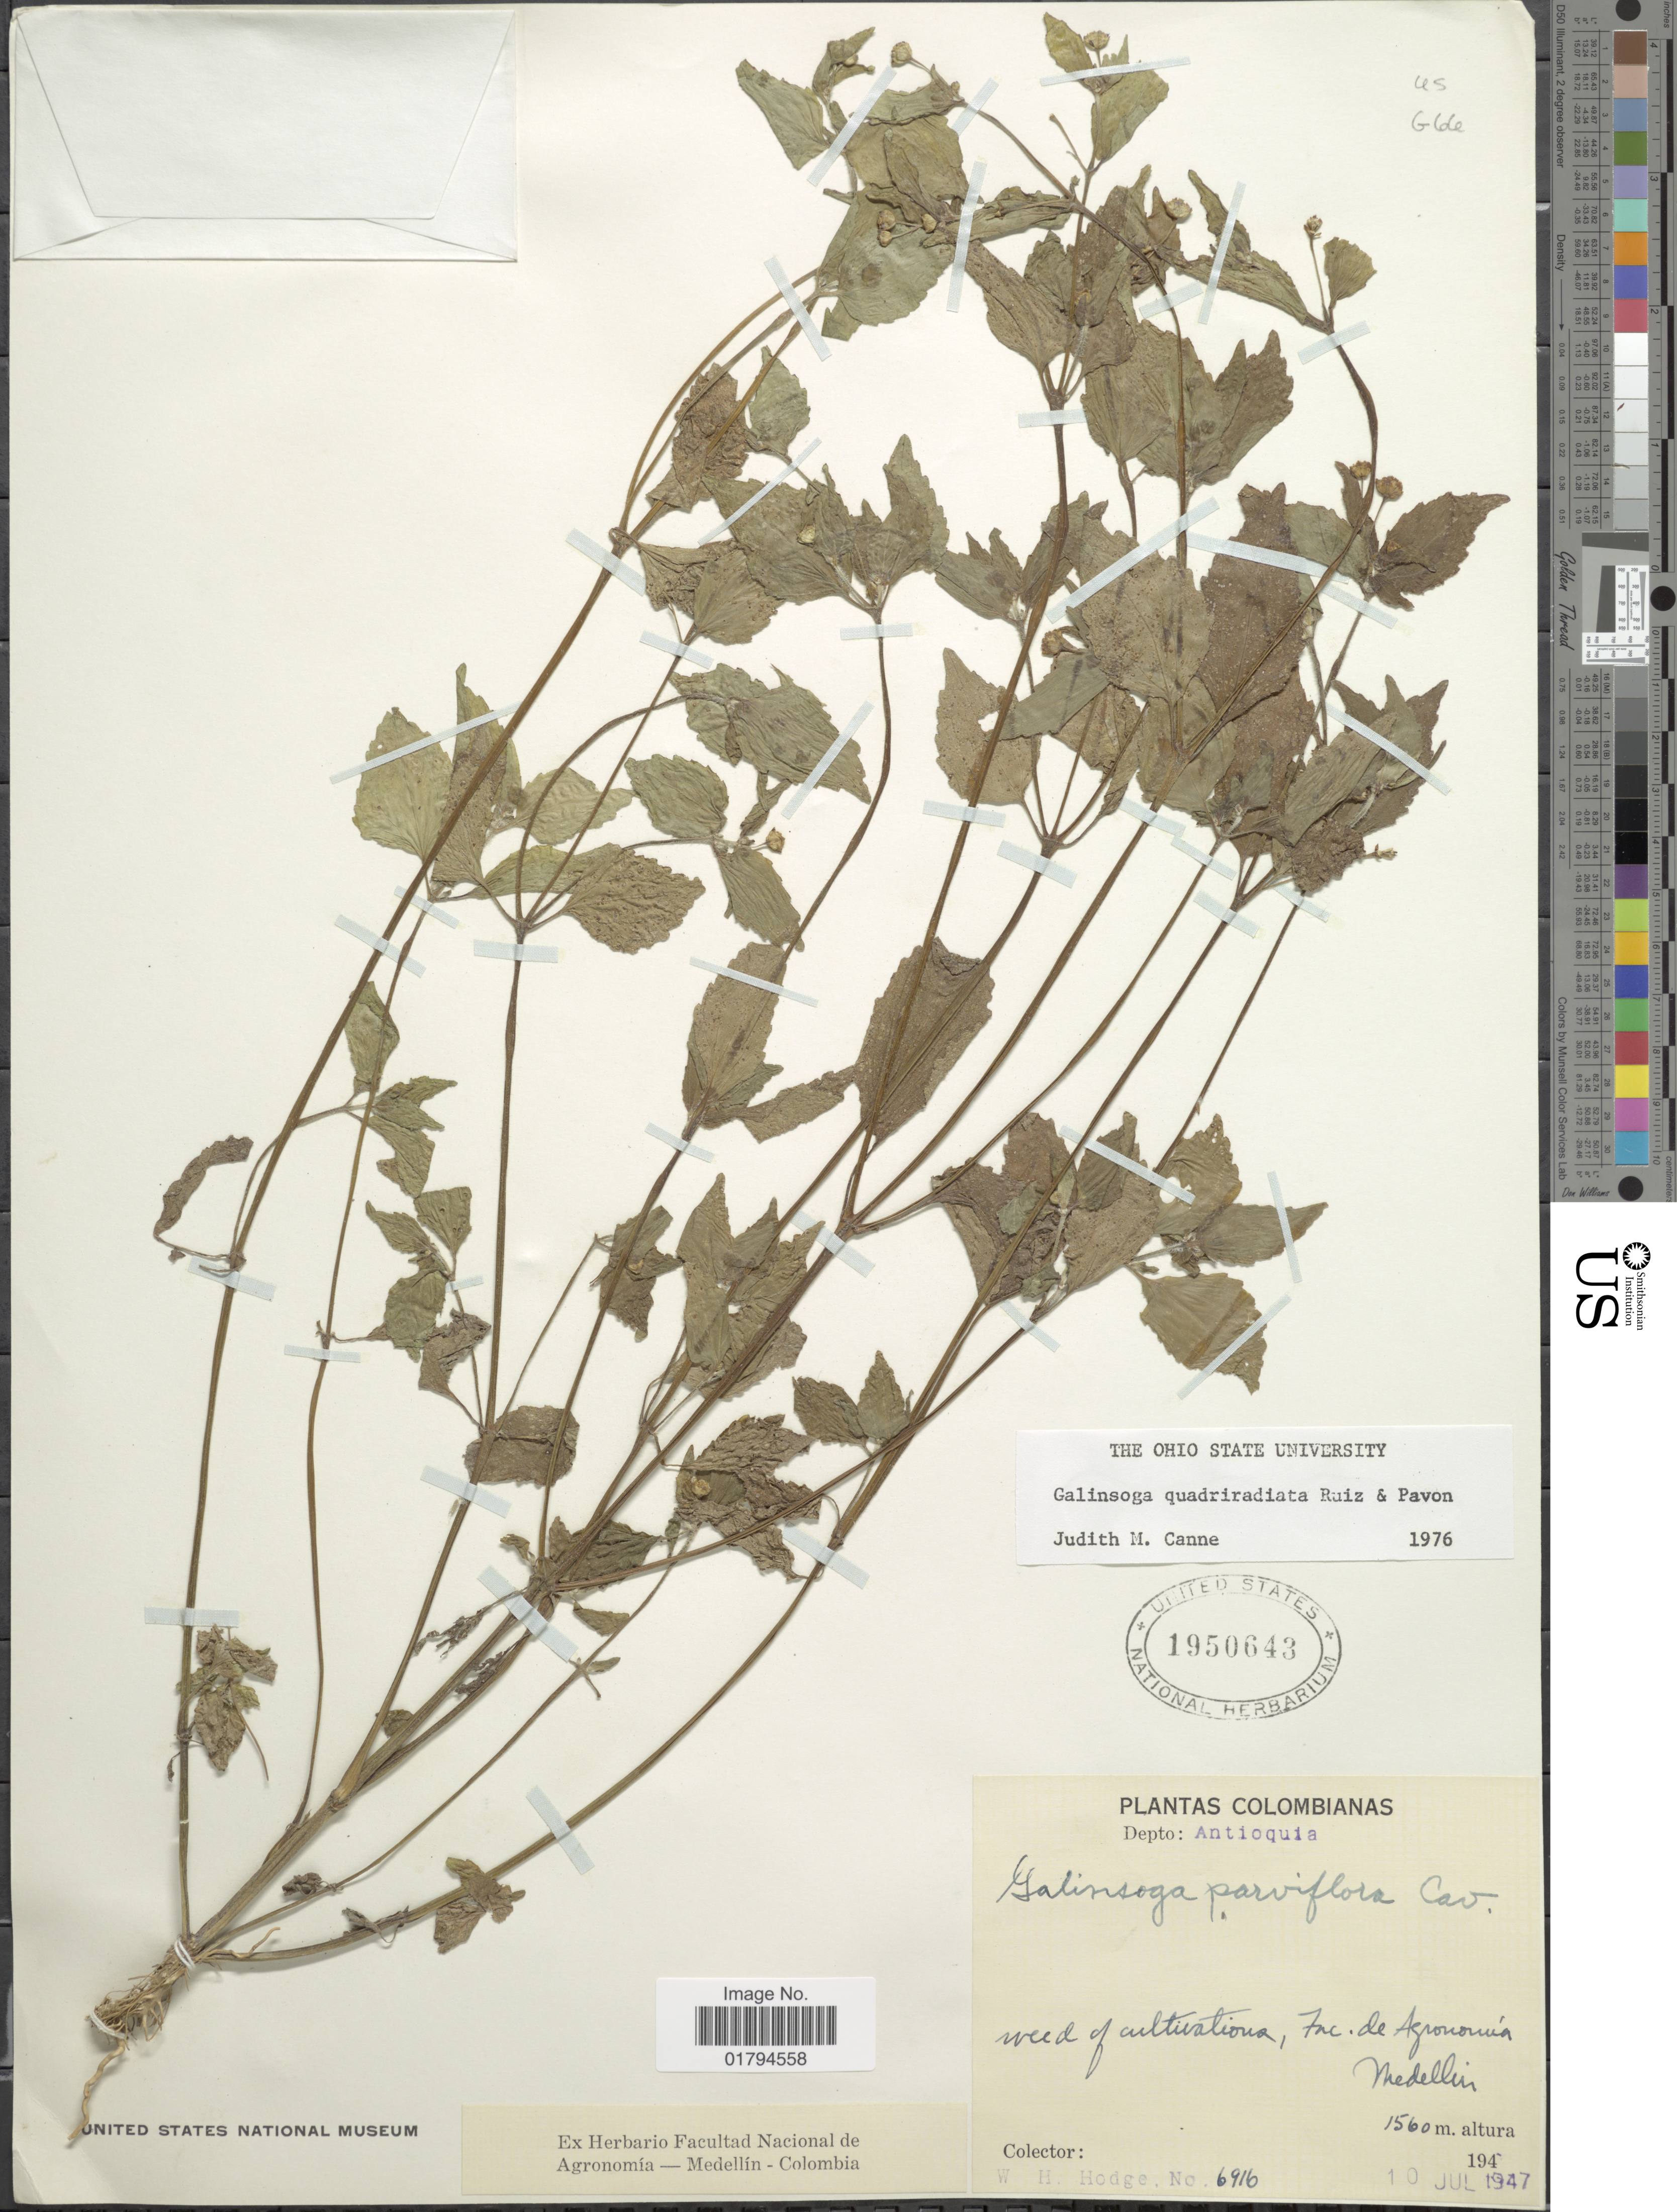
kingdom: Plantae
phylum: Tracheophyta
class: Magnoliopsida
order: Asterales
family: Asteraceae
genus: Galinsoga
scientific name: Galinsoga quadriradiata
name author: Ruiz & Pav.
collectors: W. Hodge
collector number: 6916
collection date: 1947-07-10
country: Colombia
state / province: Antioquia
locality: Fac. de Agronomia, Medellin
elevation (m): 1560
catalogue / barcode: US 1950643